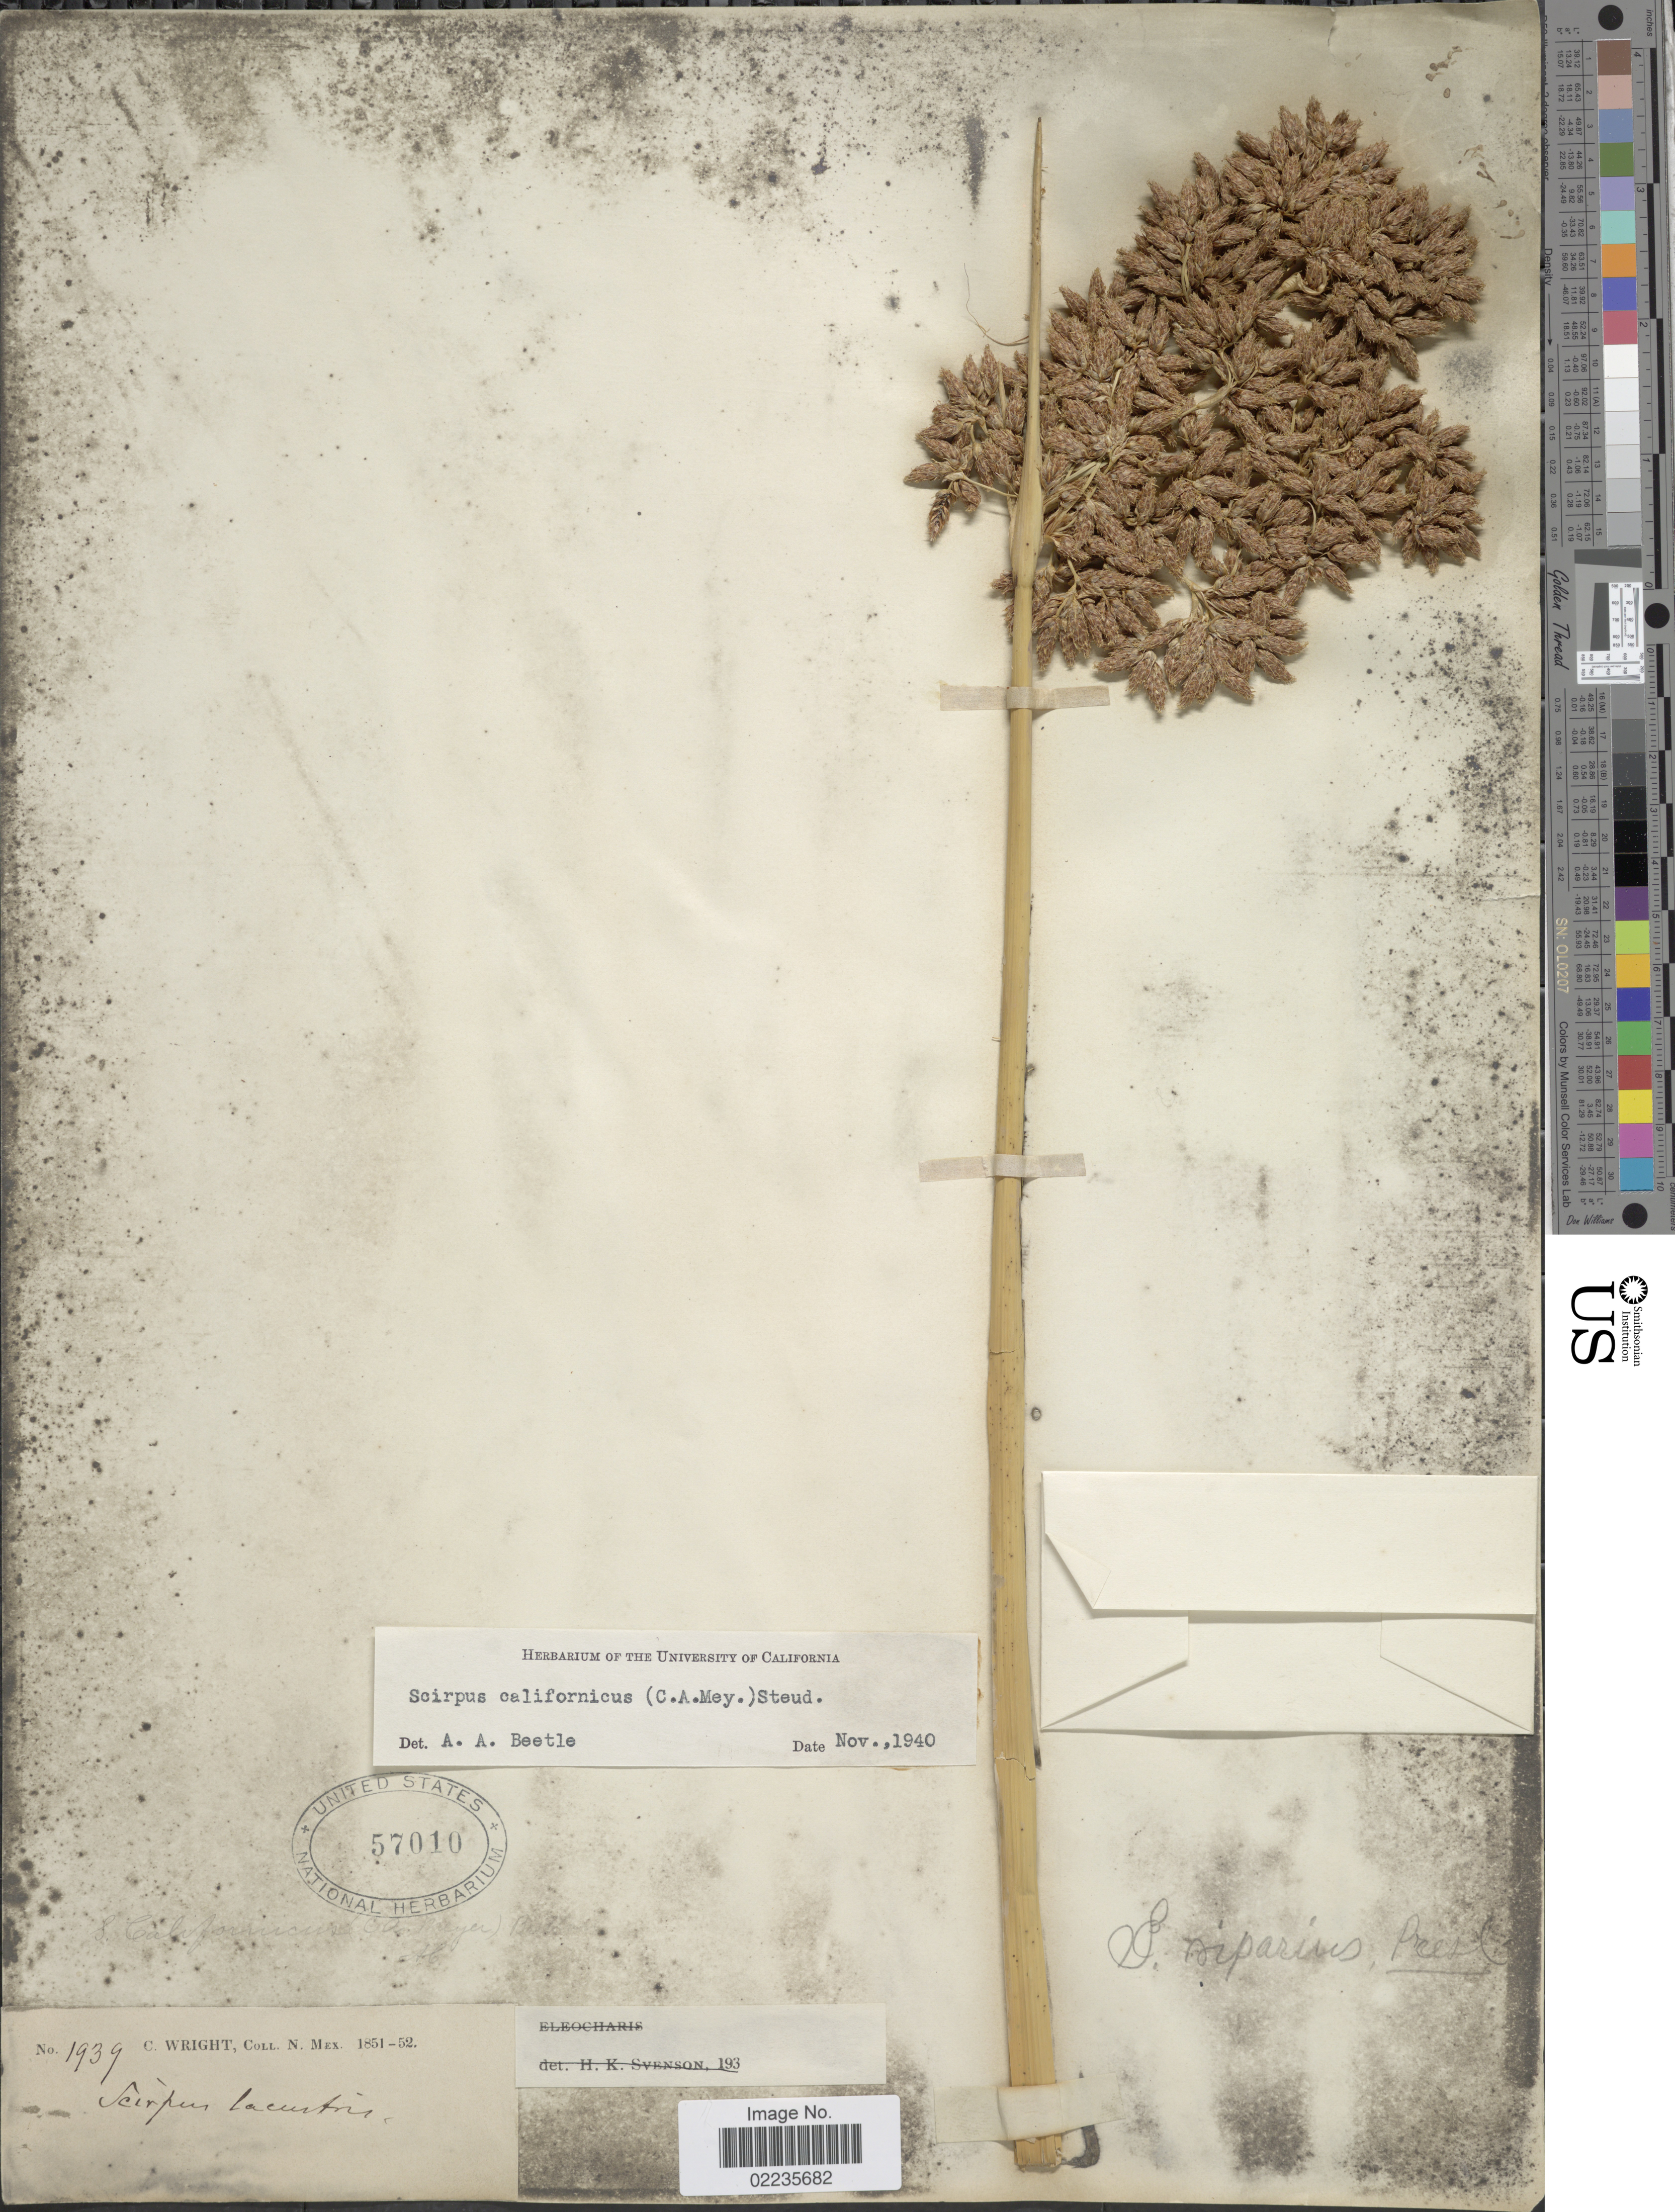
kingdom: Plantae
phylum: Tracheophyta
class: Liliopsida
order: Poales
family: Cyperaceae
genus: Schoenoplectus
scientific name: Schoenoplectus californicus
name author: (C.A. Mey.) Soják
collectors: C. Wright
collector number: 1939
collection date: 1851/1852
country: United States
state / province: New Mexico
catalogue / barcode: US 57010